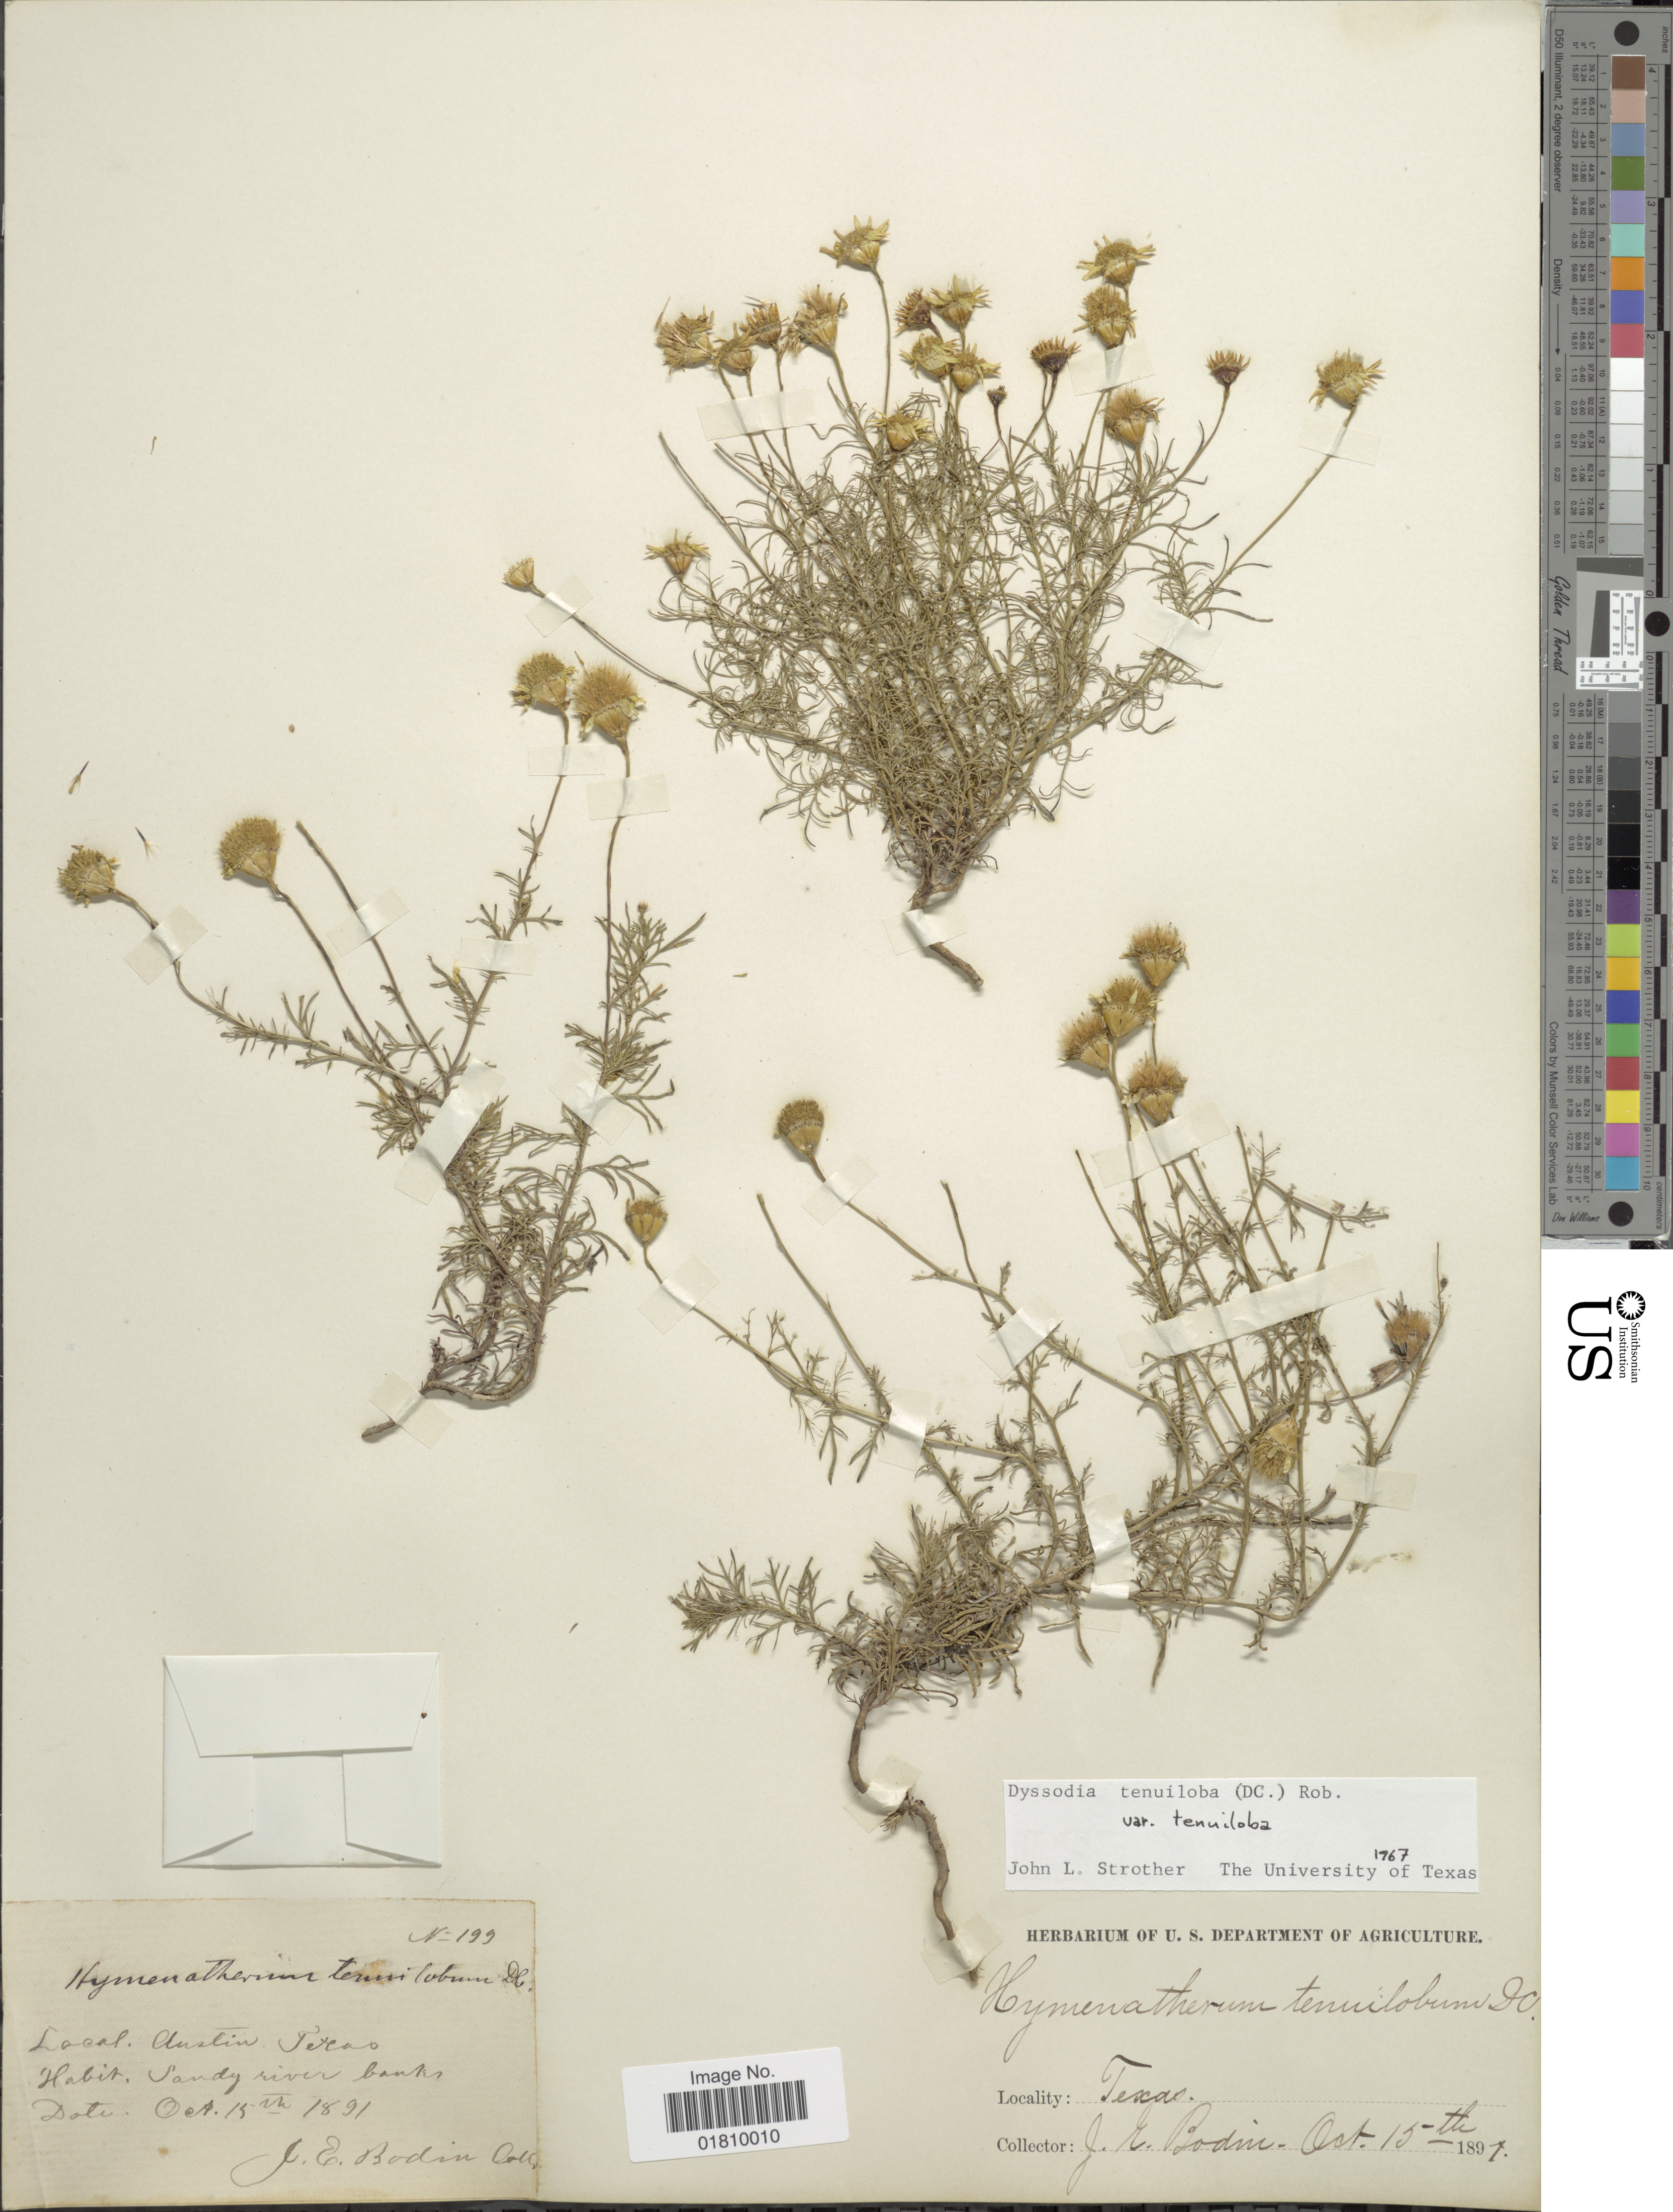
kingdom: Plantae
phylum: Tracheophyta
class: Magnoliopsida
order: Asterales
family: Asteraceae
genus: Thymophylla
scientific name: Thymophylla tenuiloba var. tenuiloba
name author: (DC.) Small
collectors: J. E. Bodin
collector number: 199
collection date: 1897-10-15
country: United States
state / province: Texas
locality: Austin, sandy river banks.